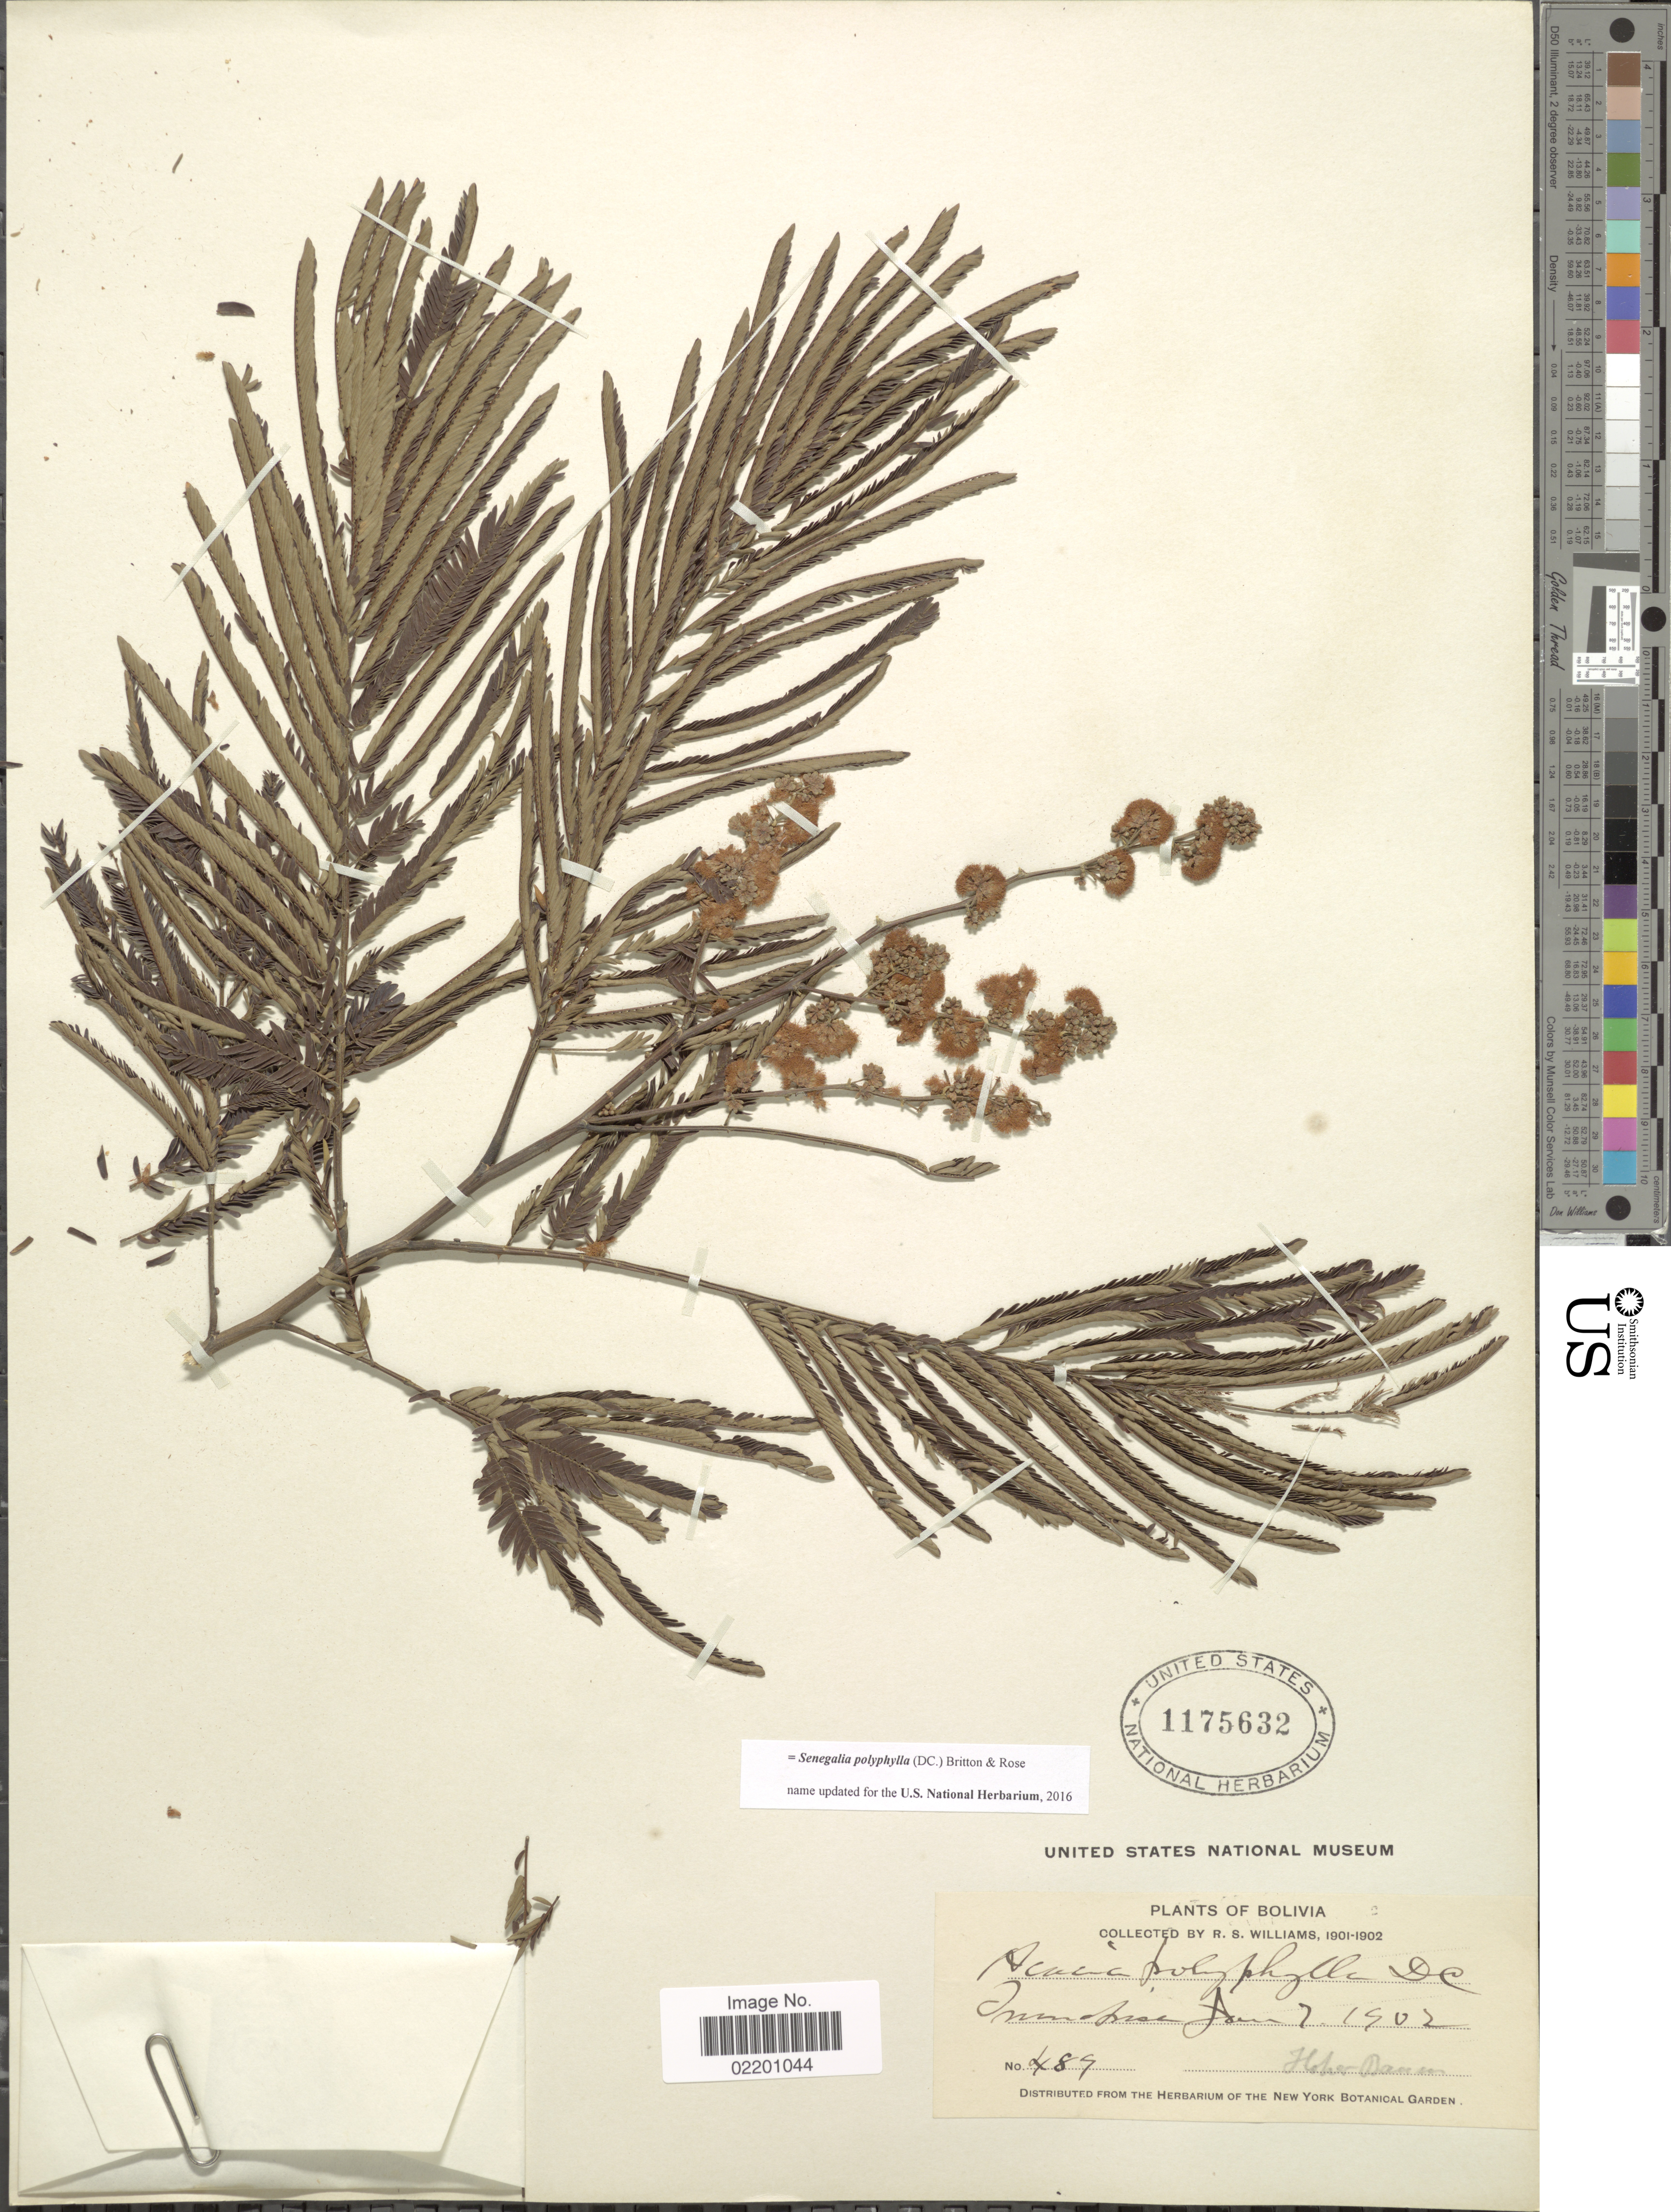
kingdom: Plantae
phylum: Tracheophyta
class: Magnoliopsida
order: Fabales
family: Fabaceae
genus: Senegalia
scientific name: Senegalia loretensis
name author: (J.F. Macbr.) Seigler & Ebinger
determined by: Santos, V. Terra dos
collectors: R. S. Williams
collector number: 489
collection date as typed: Jan 7, 1902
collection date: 1902-01-07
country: Bolivia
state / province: La Paz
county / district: Iturralde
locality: Tumupasa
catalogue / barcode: US 1175632